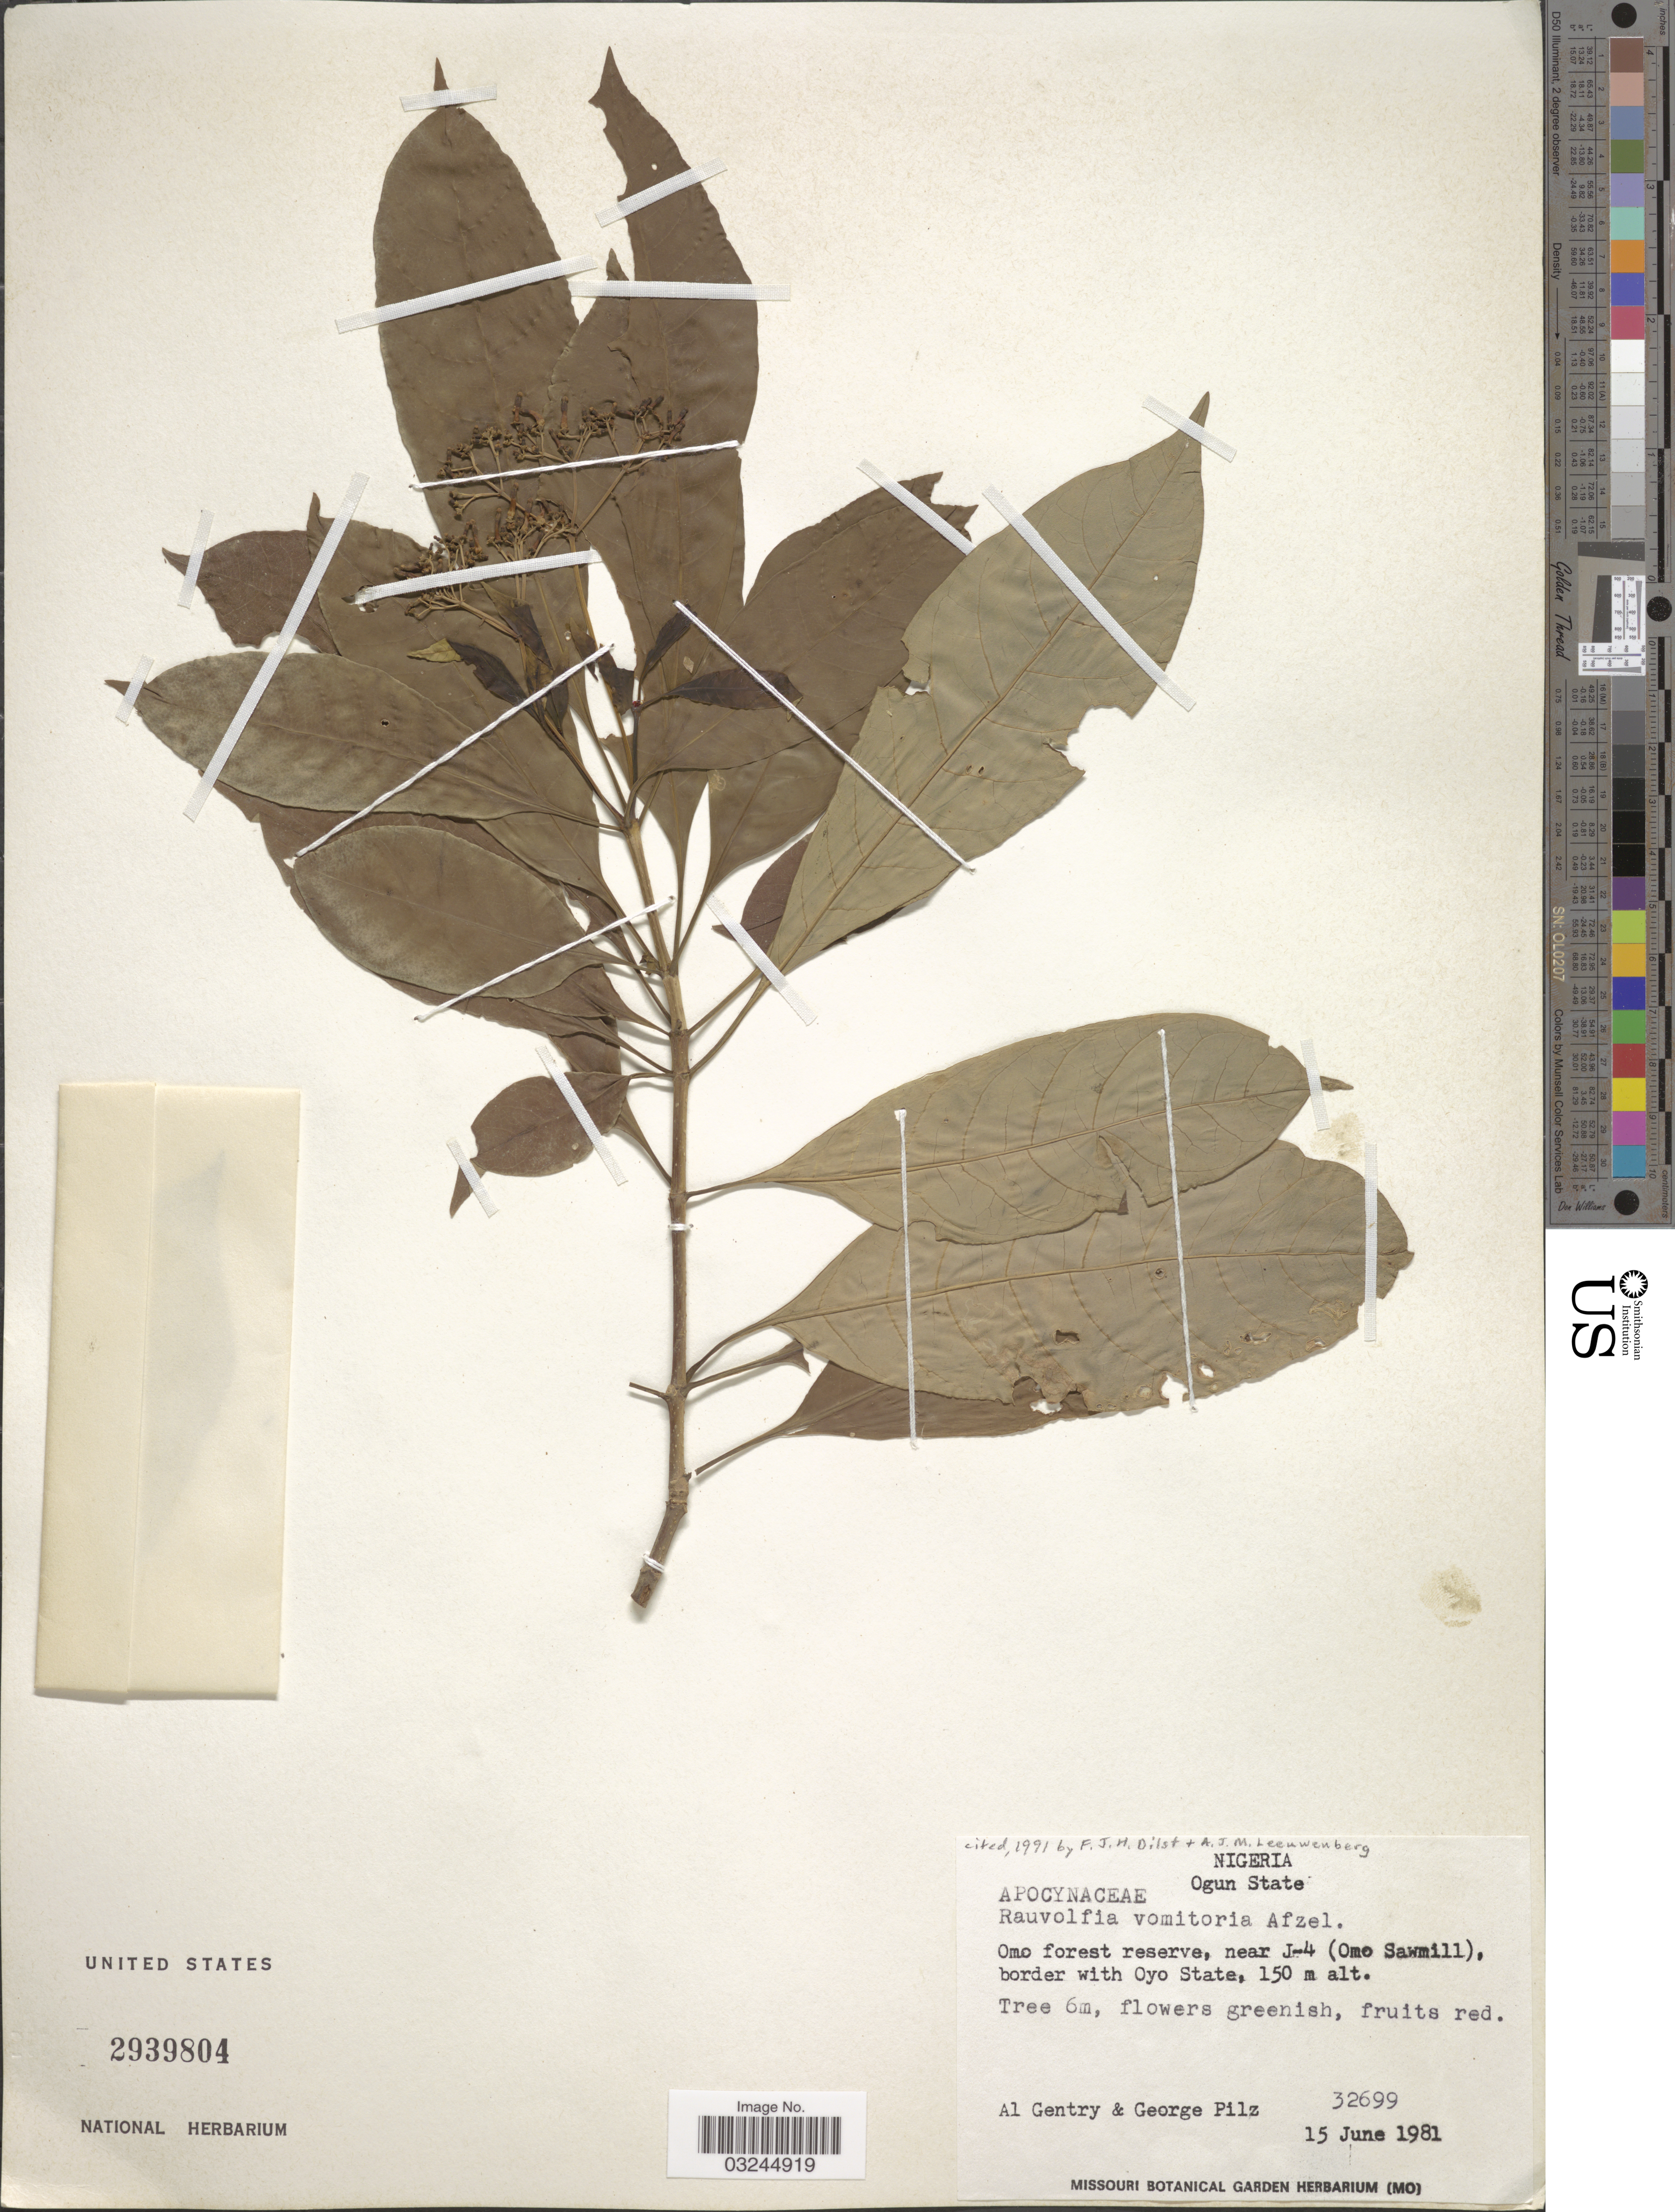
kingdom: Plantae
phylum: Tracheophyta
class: Magnoliopsida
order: Gentianales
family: Apocynaceae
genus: Rauvolfia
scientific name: Rauvolfia vomitoria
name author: Afzel.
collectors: A. H. Gentry & G. E. Pilz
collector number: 32699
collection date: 1981-06-15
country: Nigeria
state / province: Ogun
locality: Ogun State. Omo forest reserve, near J-4 (Omo Sawmill), border with Oyo State.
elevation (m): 150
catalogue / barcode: US 2939804